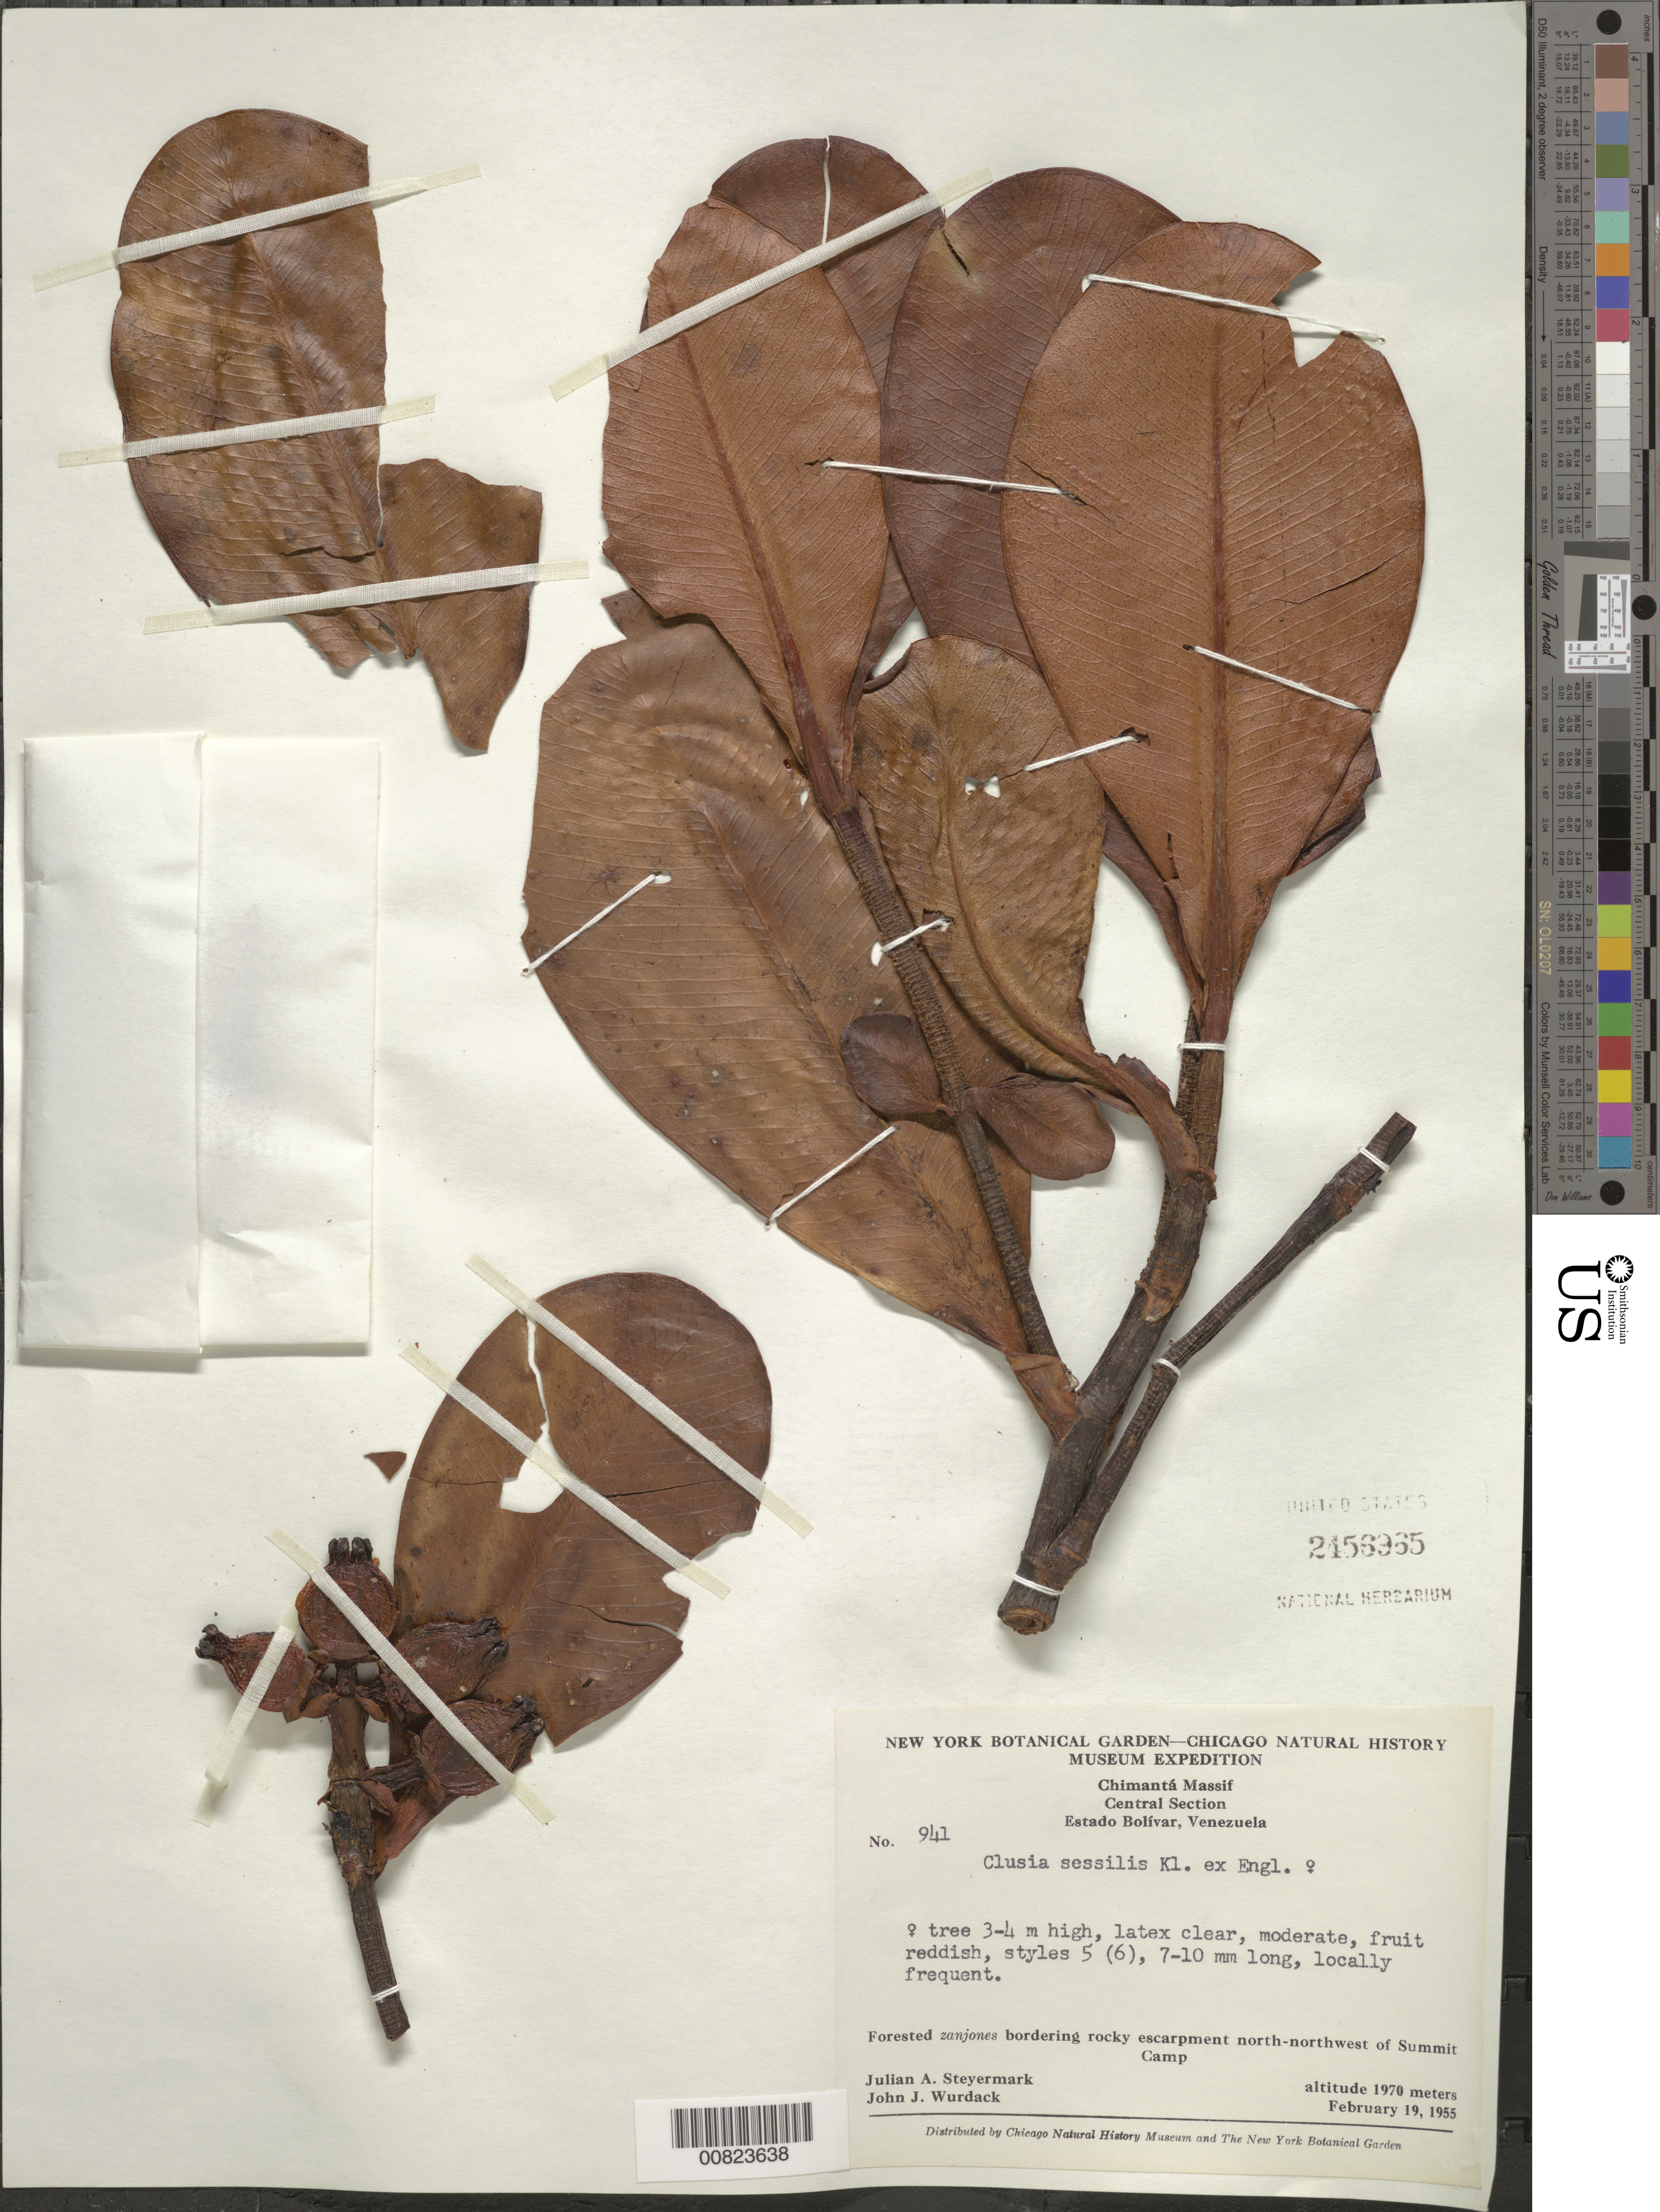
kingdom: Plantae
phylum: Tracheophyta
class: Magnoliopsida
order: Malpighiales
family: Clusiaceae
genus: Clusia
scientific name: Clusia sessilis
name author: Klotzsch ex Engl.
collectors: J. Steyermark & J. J. Wurdack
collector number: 55 941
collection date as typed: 19-Feb-55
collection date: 1955-02-19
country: Venezuela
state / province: Bolívar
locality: Chimantá Massif, Torono-tepuí, NNW of Summit Camp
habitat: Forested zanjones bordering rocky escarpment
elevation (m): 1970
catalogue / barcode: US 2456965